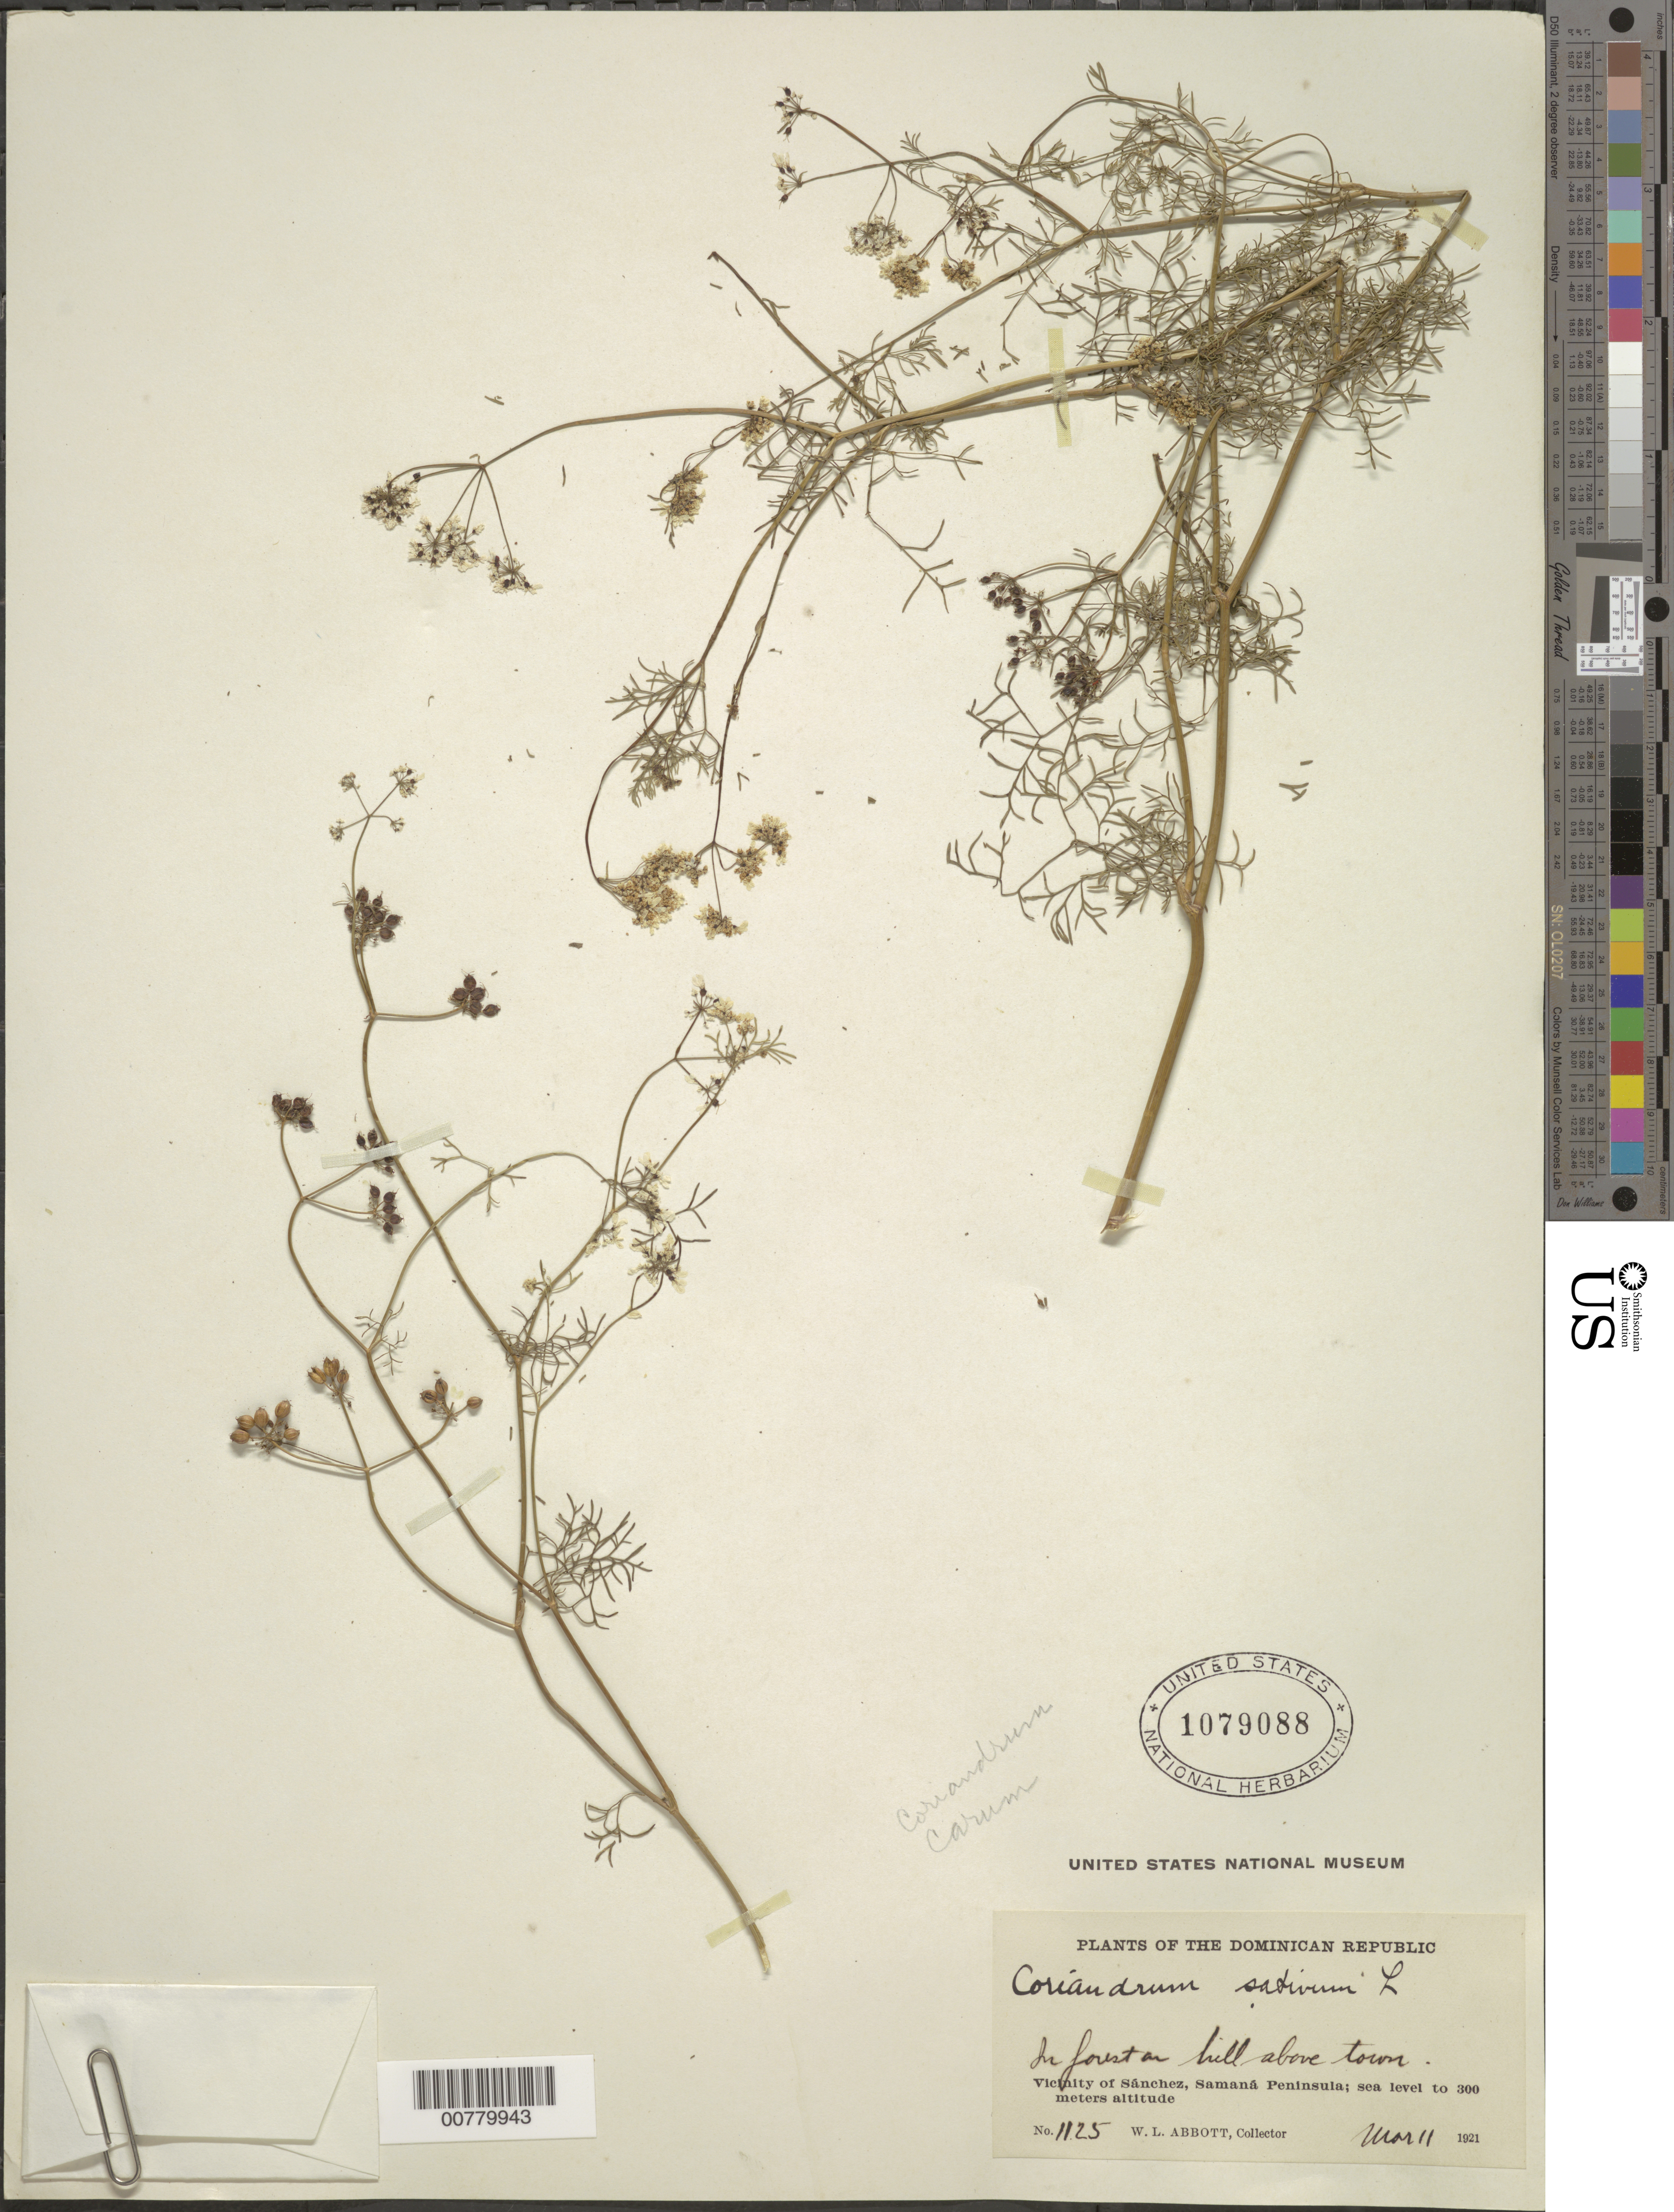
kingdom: Plantae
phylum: Tracheophyta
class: Magnoliopsida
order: Apiales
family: Apiaceae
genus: Coriandrum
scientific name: Coriandrum sativum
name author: L.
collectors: W. L. Abbott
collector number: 1125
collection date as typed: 11 Mar 1910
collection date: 1910-03-11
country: Dominican Republic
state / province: Samana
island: Hispaniola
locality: Vicinity of Sánchez, hill above town.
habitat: In forest.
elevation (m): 0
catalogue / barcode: US 1079088